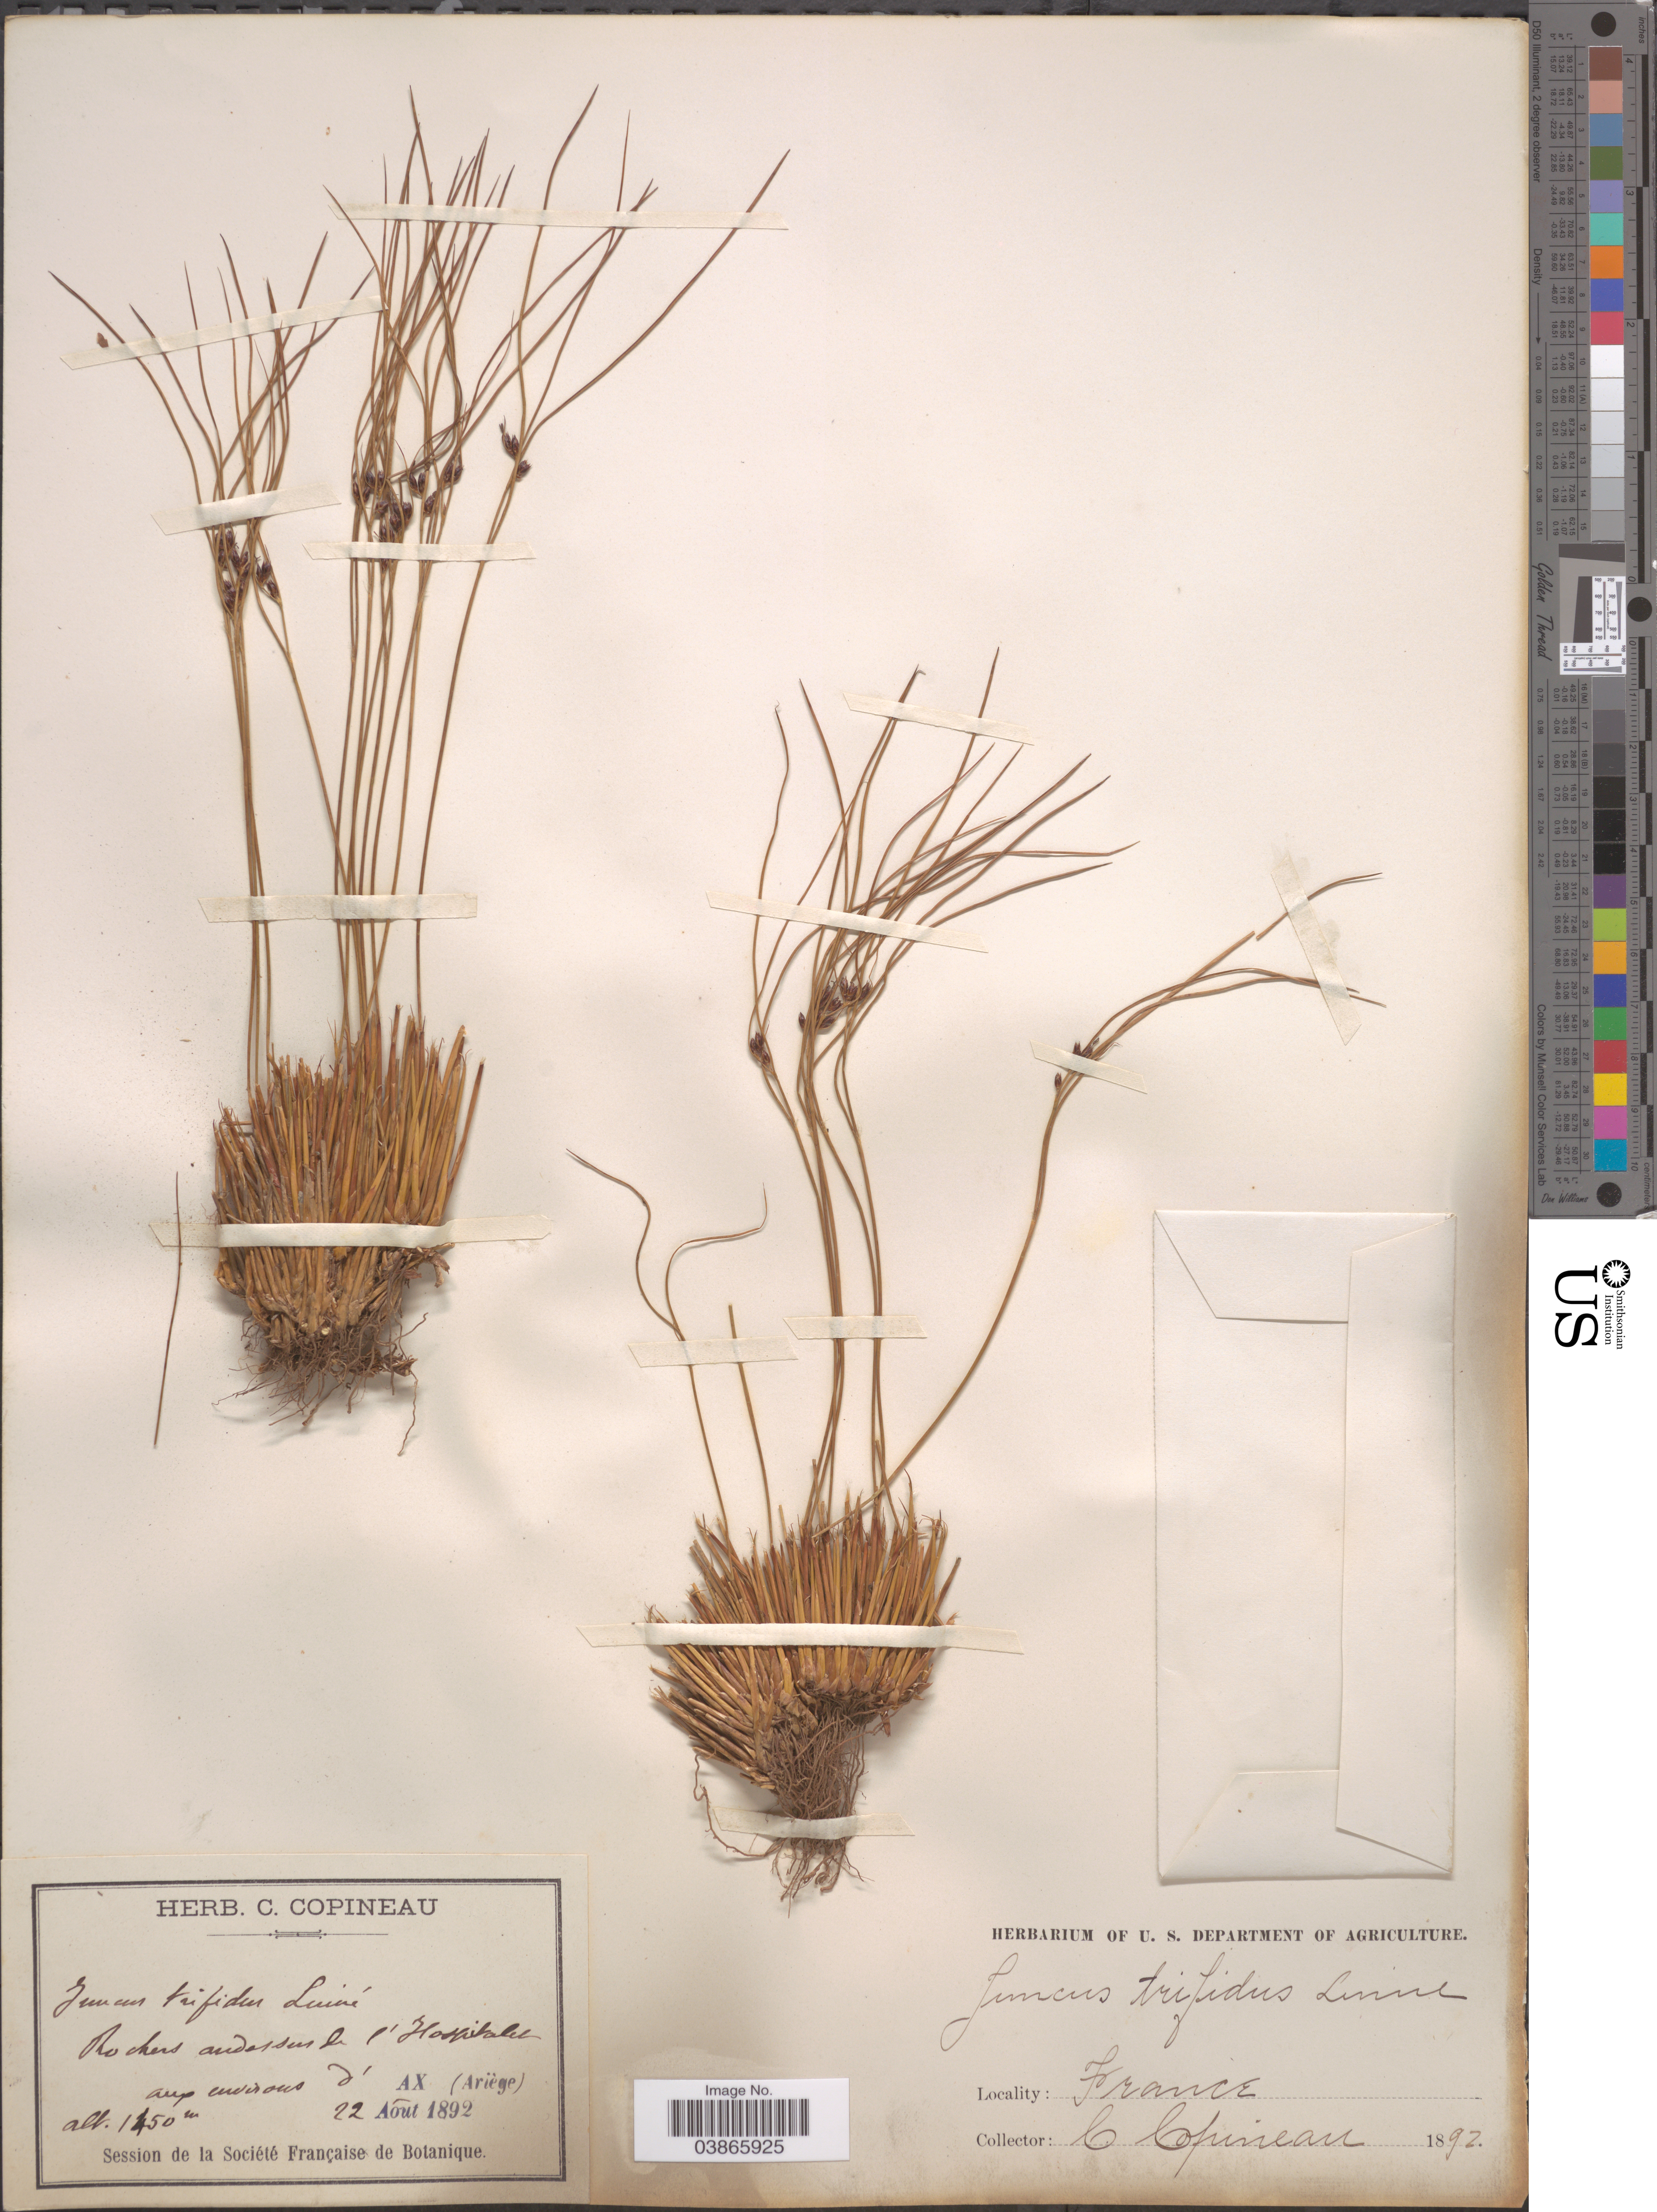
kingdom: Plantae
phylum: Tracheophyta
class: Liliopsida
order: Poales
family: Juncaceae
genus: Juncus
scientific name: Juncus trifidus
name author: L.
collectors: C. Copineau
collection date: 1892-08-22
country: France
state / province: Occitanie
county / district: Ariège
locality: Rochers audessus de l'Hospitalet aux environs d' Ax (Ariège).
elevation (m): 1450